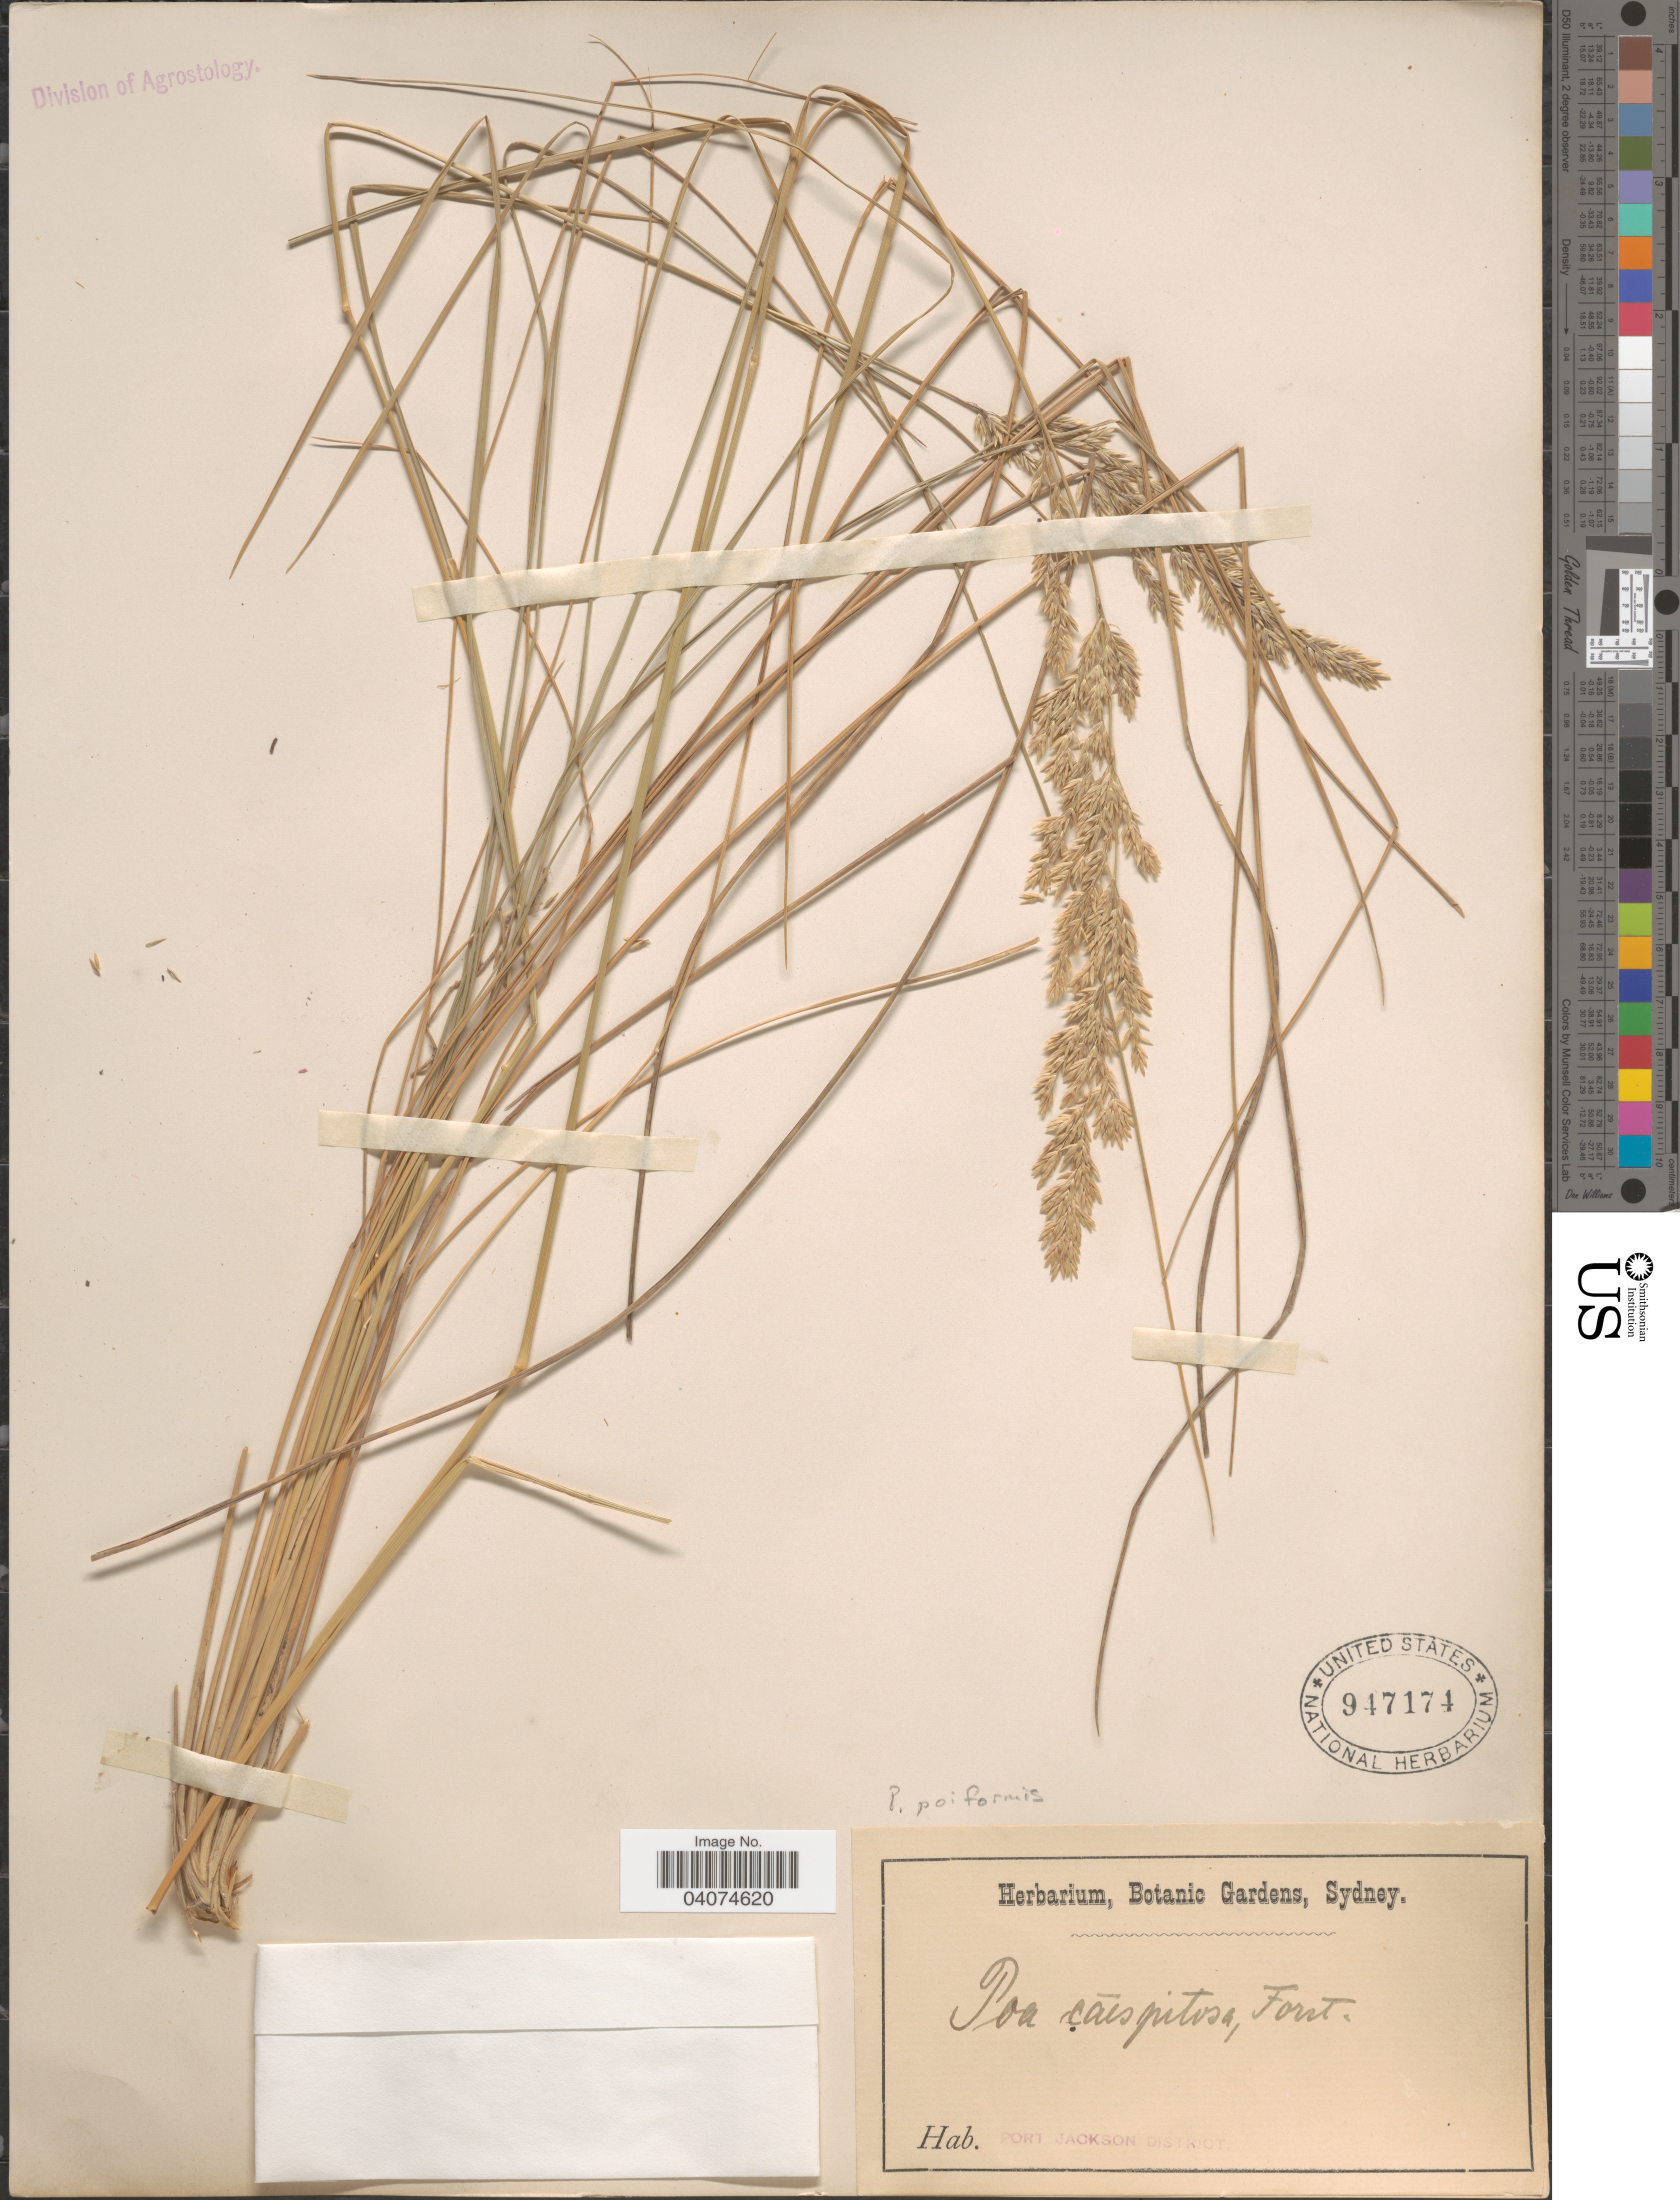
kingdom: Plantae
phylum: Tracheophyta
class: Liliopsida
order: Poales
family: Poaceae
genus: Poa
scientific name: Poa poiformis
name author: (Labill.) Druce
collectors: ex herb. Botanic Gardens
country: Australia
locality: Port Jackson District.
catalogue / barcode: US 947174